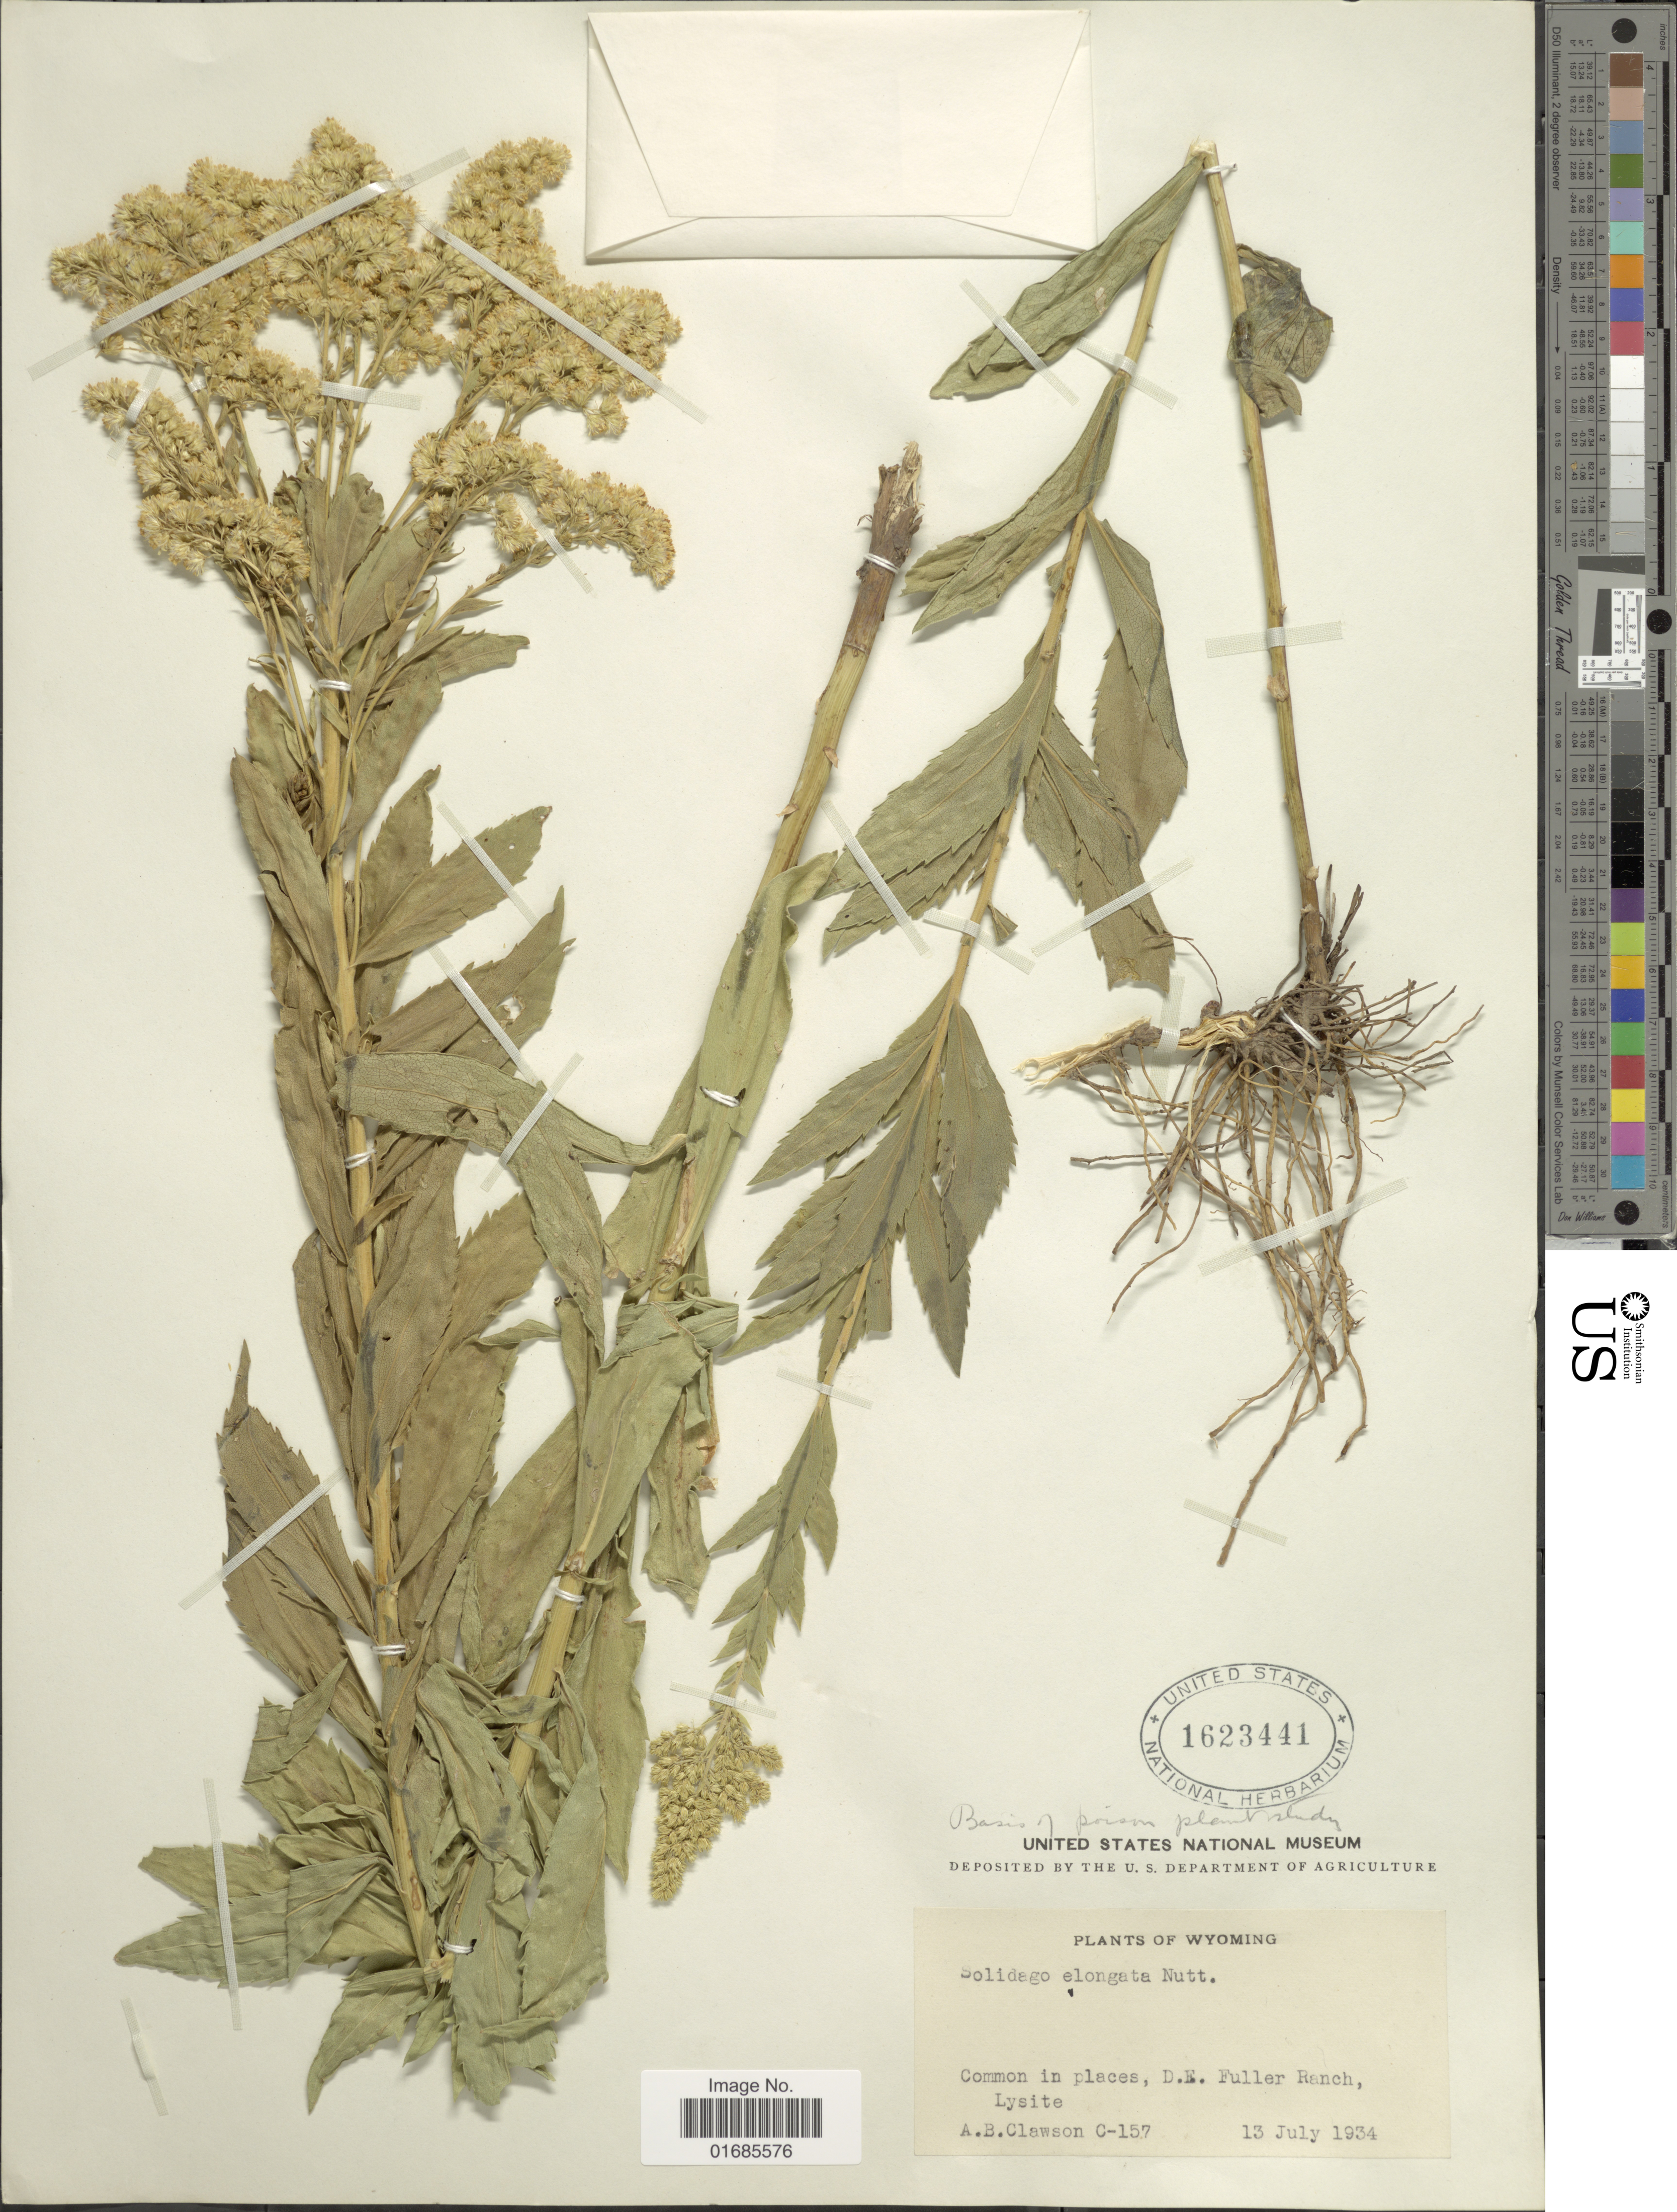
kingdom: Plantae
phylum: Tracheophyta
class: Magnoliopsida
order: Asterales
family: Asteraceae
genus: Solidago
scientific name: Solidago canadensis var. salebrosa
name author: (Piper) M.E. Jones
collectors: A. Clawson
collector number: C-157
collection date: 1934-07-13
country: United States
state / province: Wyoming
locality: D. E. Fuller Ranch, Lysite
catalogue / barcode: US 1623441